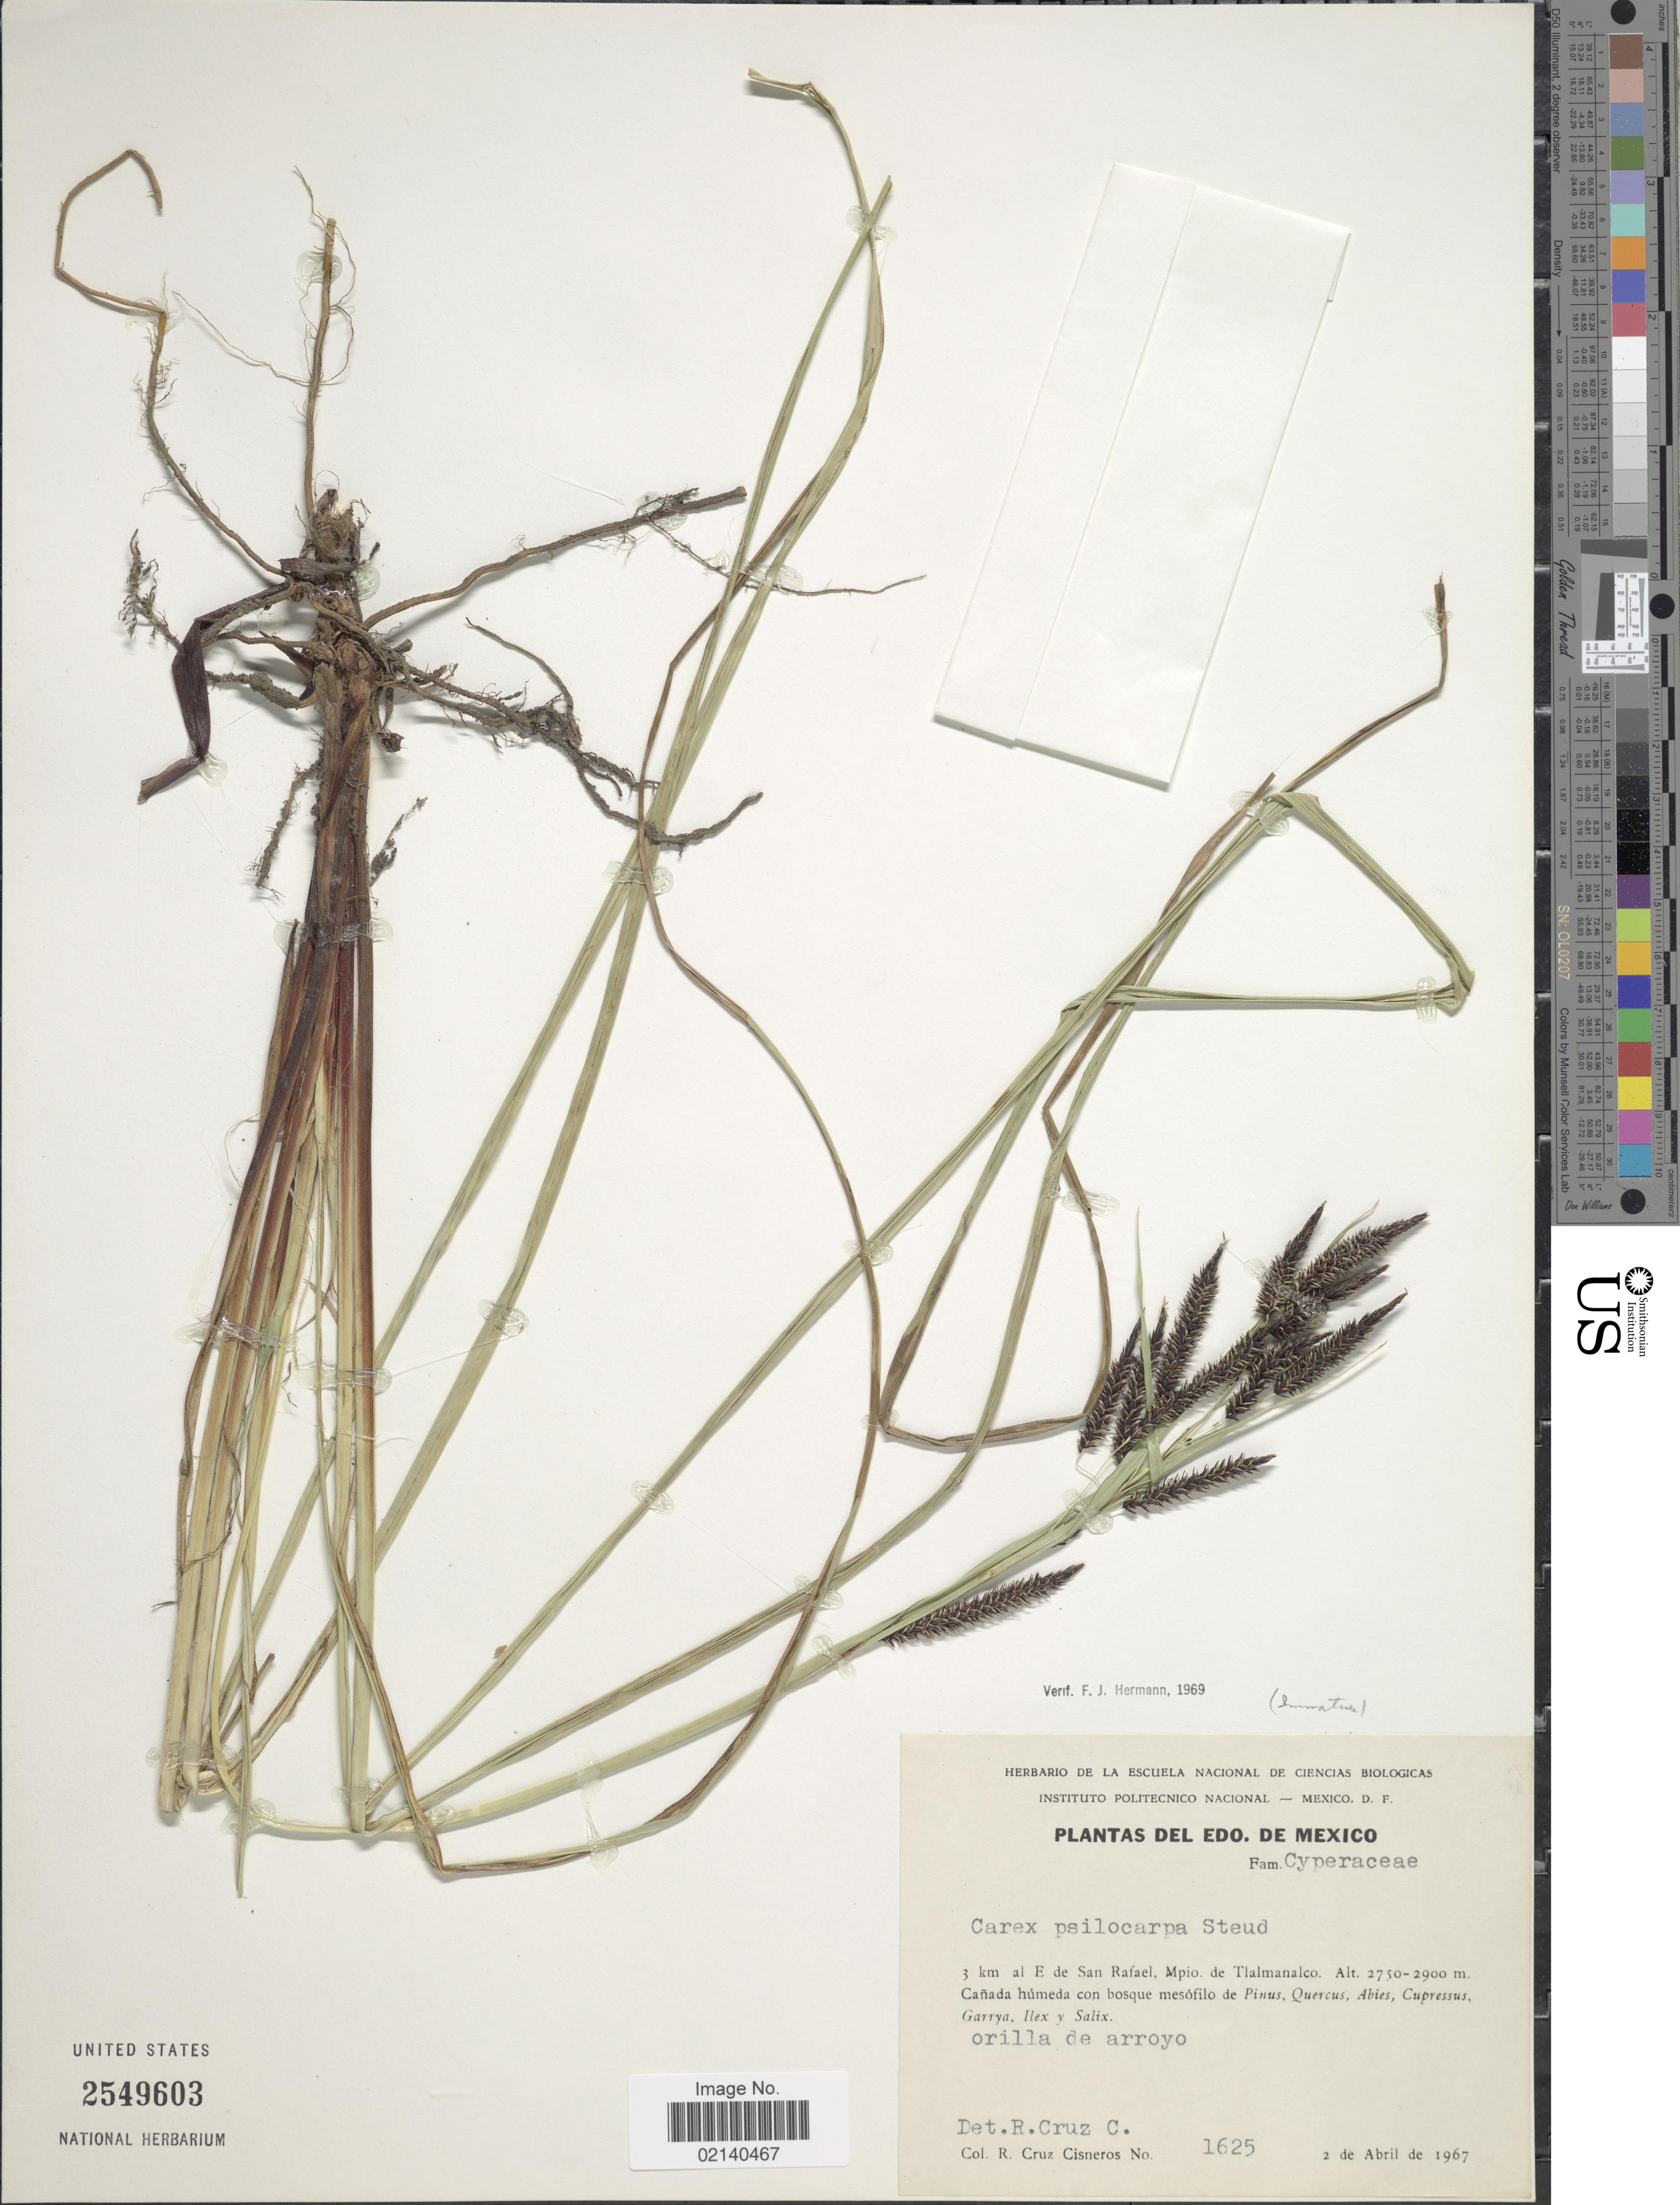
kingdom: Plantae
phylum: Tracheophyta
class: Liliopsida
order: Poales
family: Cyperaceae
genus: Carex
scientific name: Carex psilocarpa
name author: Steud.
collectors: R. Cruz Cisneros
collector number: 1625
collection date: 1967-04-02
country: Mexico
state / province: México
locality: Del Edo. de Mexico, 3 km al E de San Rafel, Mpio. de Tlalmanalco, orilla de arroyo.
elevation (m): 2750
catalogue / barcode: US 2549603